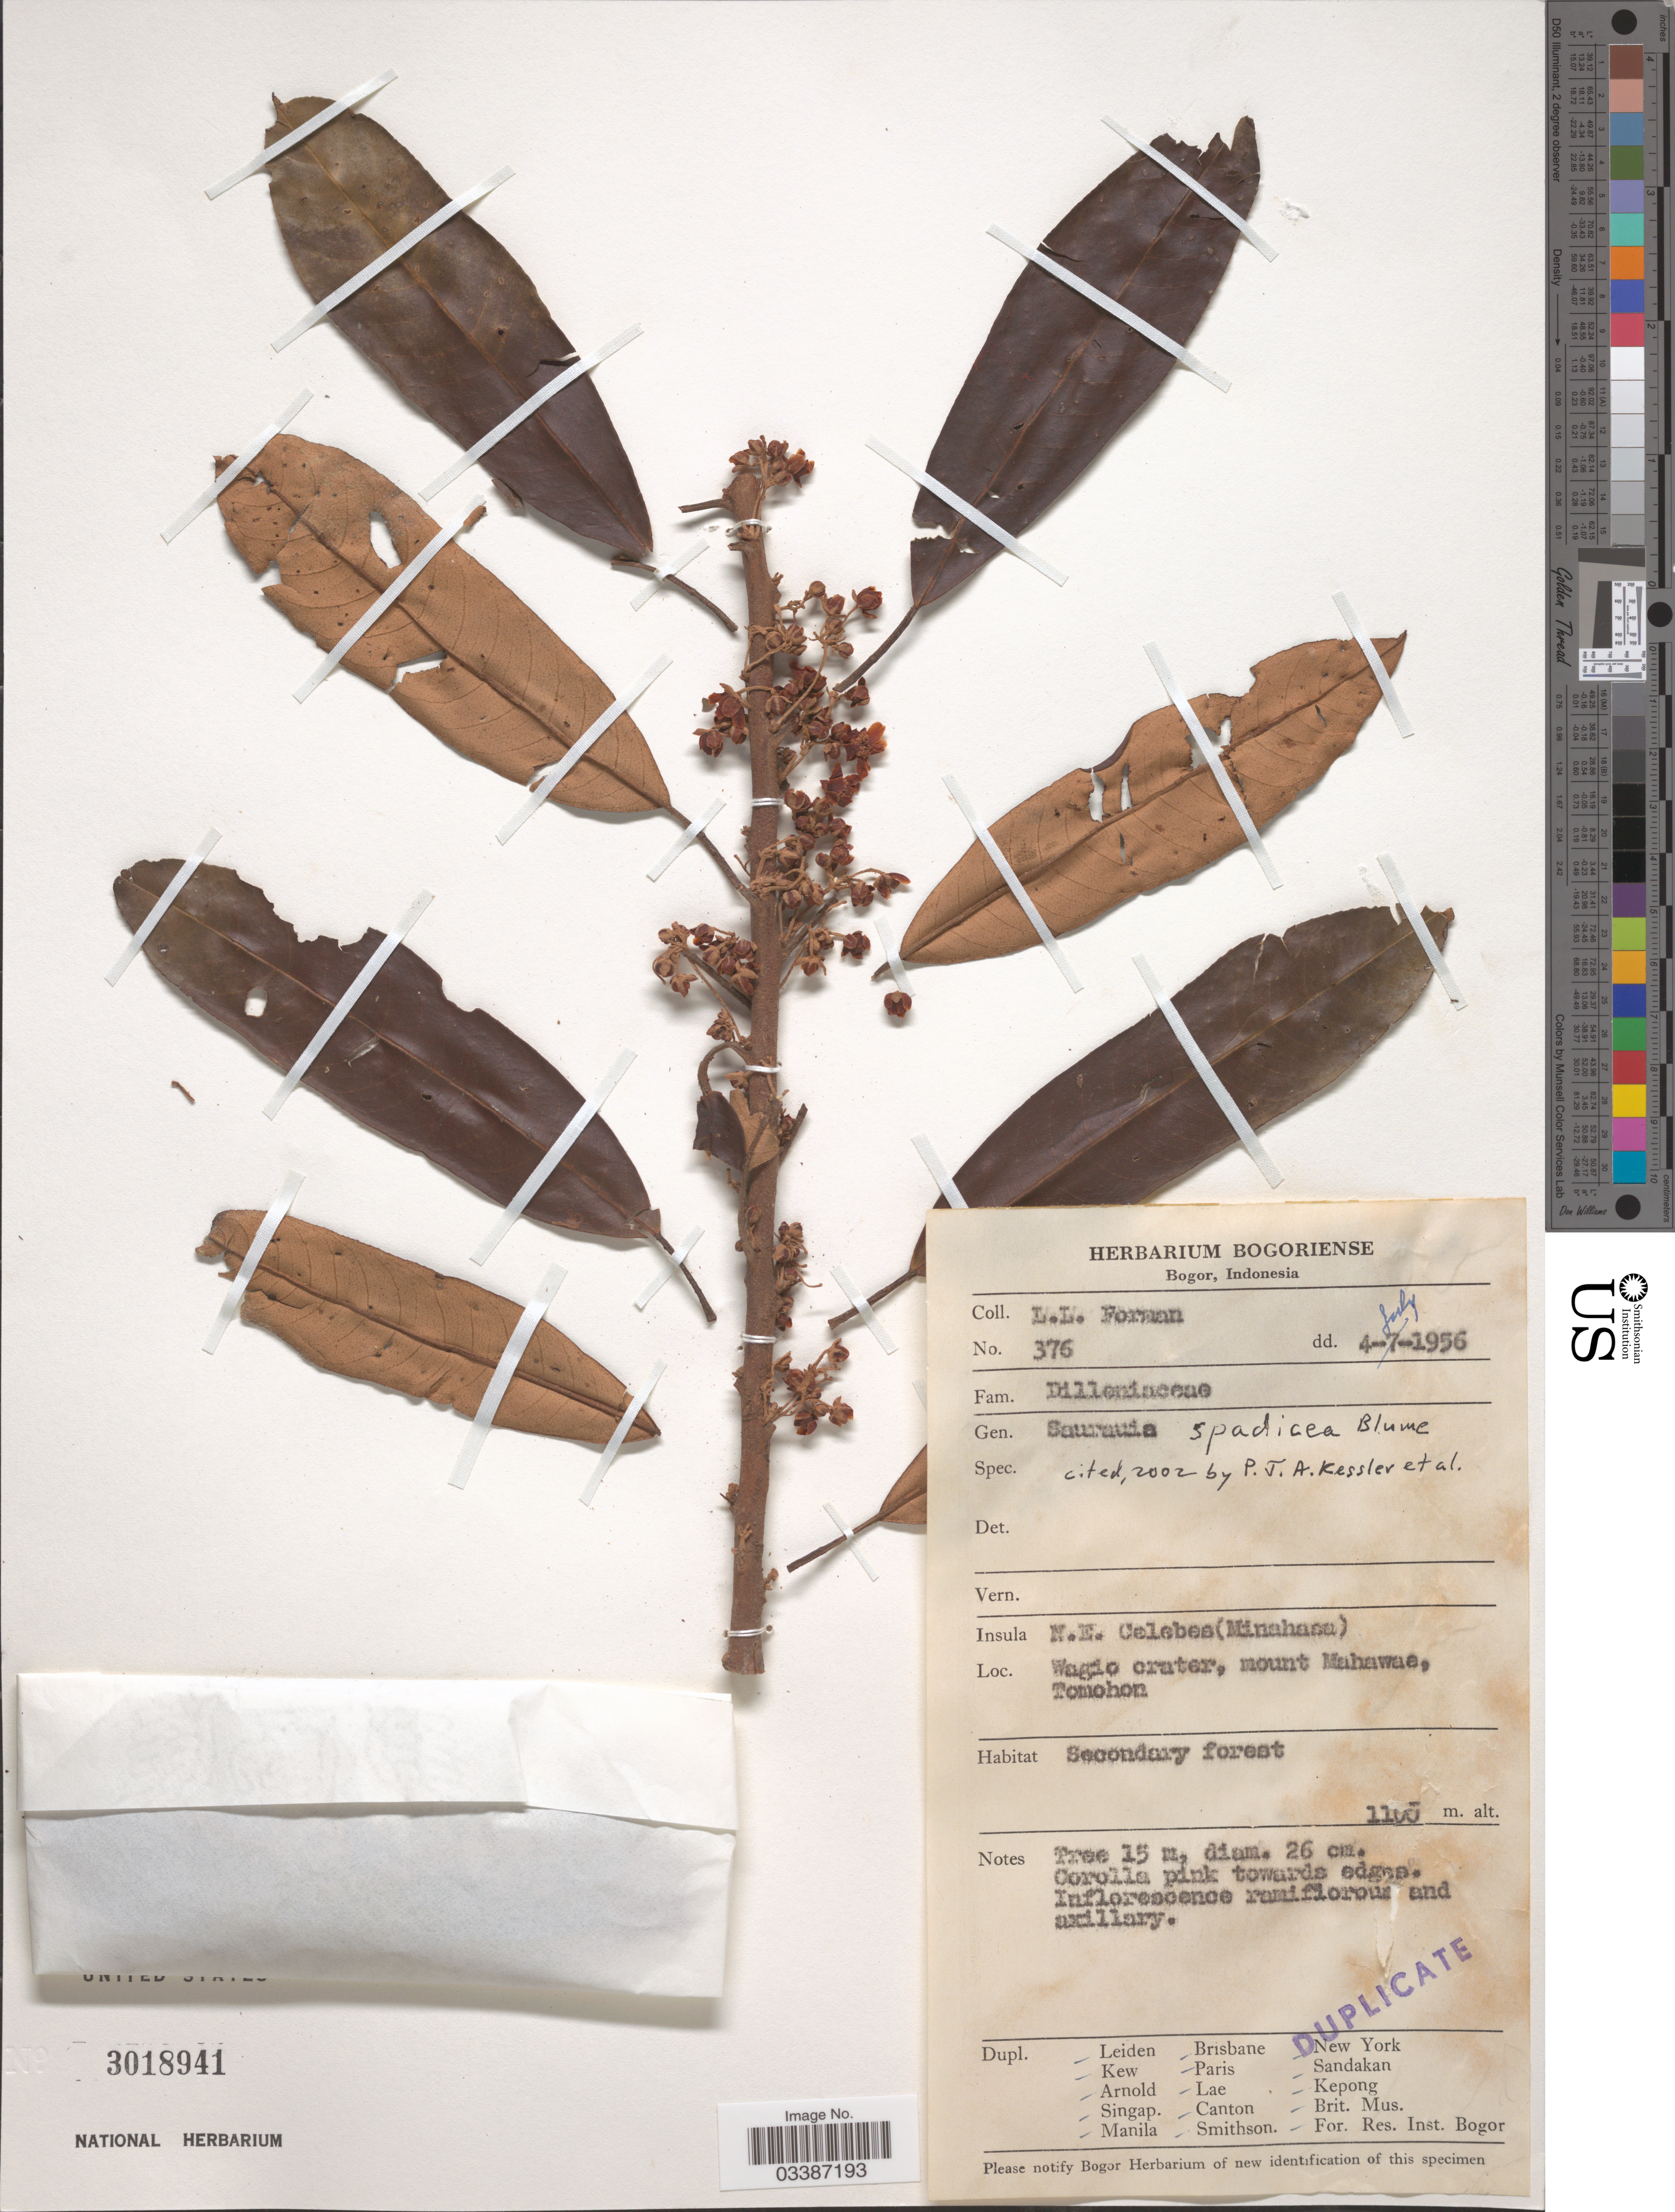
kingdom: Plantae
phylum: Tracheophyta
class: Magnoliopsida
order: Ericales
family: Actinidiaceae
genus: Saurauia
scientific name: Saurauia spadicea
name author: Blume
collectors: L. Forman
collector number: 376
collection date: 1956-07-04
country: Indonesia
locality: N.E. Celebes (Minahasa). Wagic crater, mount Mahawae, Tomohon.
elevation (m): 1100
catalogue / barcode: US 3018941